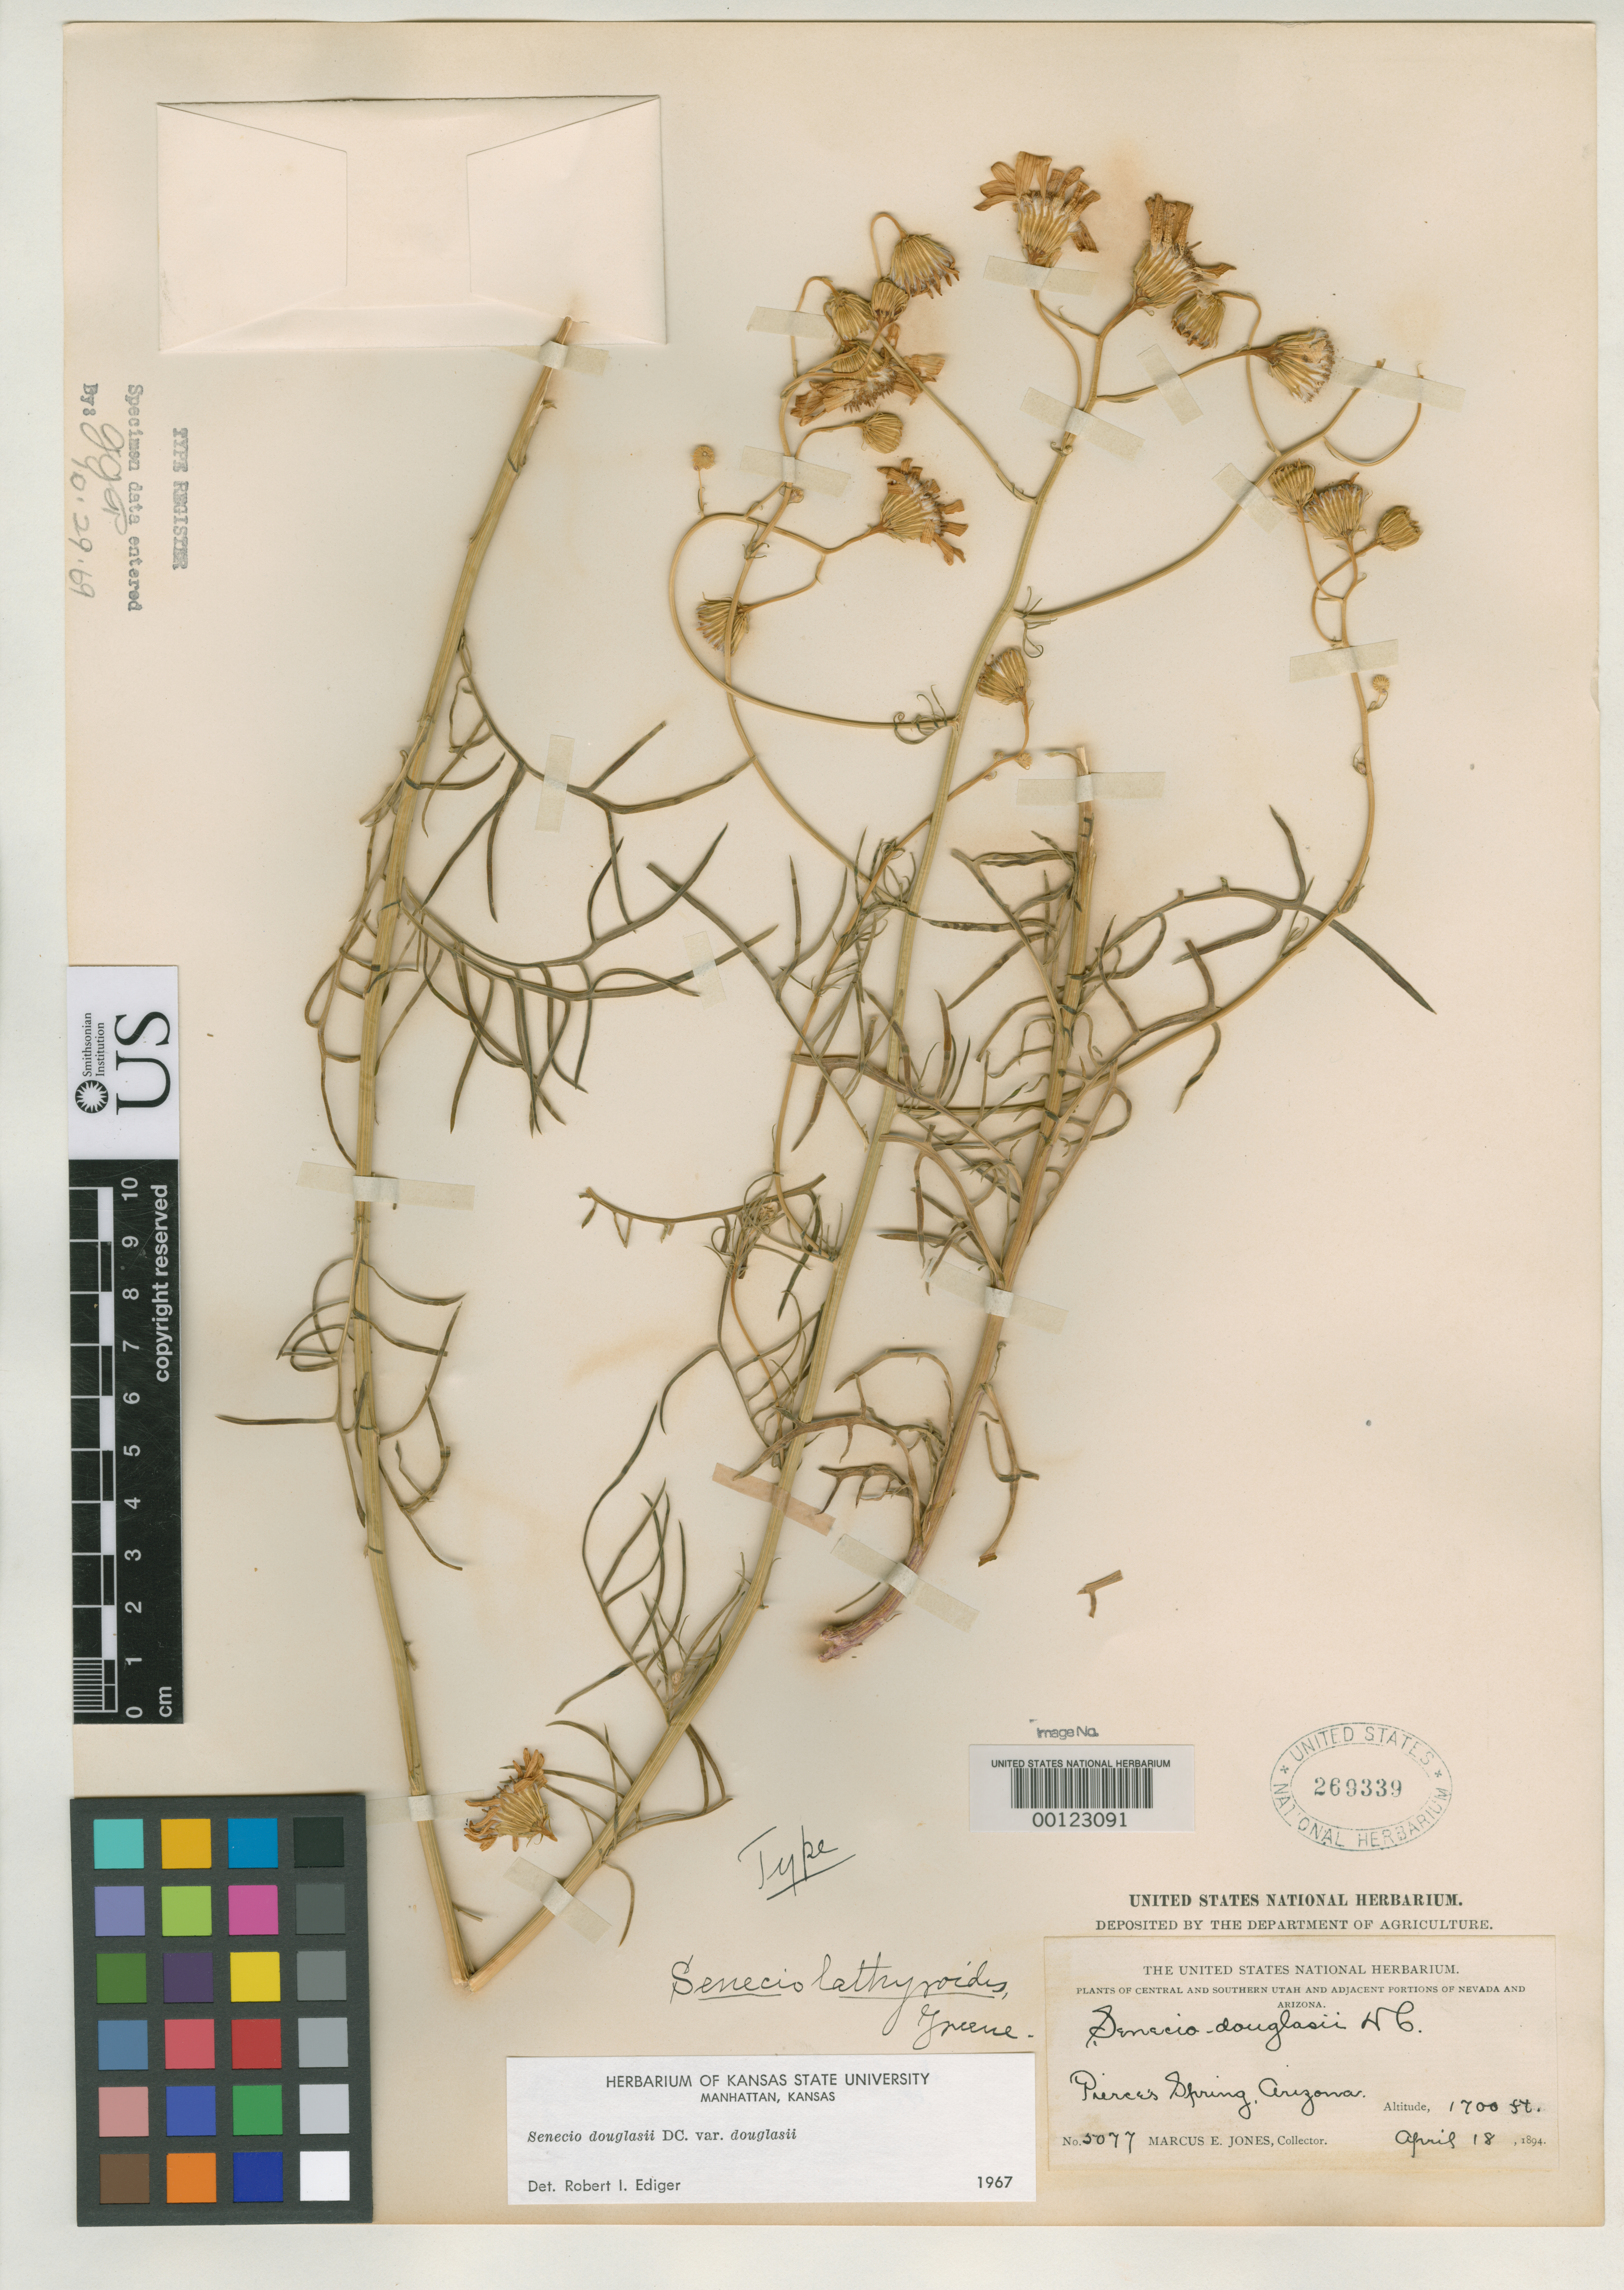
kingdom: Plantae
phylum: Tracheophyta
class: Magnoliopsida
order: Asterales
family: Asteraceae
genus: Senecio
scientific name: Senecio lathyroides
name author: Greene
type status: Holotype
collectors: M. E. Jones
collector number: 5077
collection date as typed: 18 Apr 1894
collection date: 1894-04-18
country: United States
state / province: Arizona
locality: Pierce's Spring; alt. 1700 ft.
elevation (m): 518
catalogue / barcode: US 269339